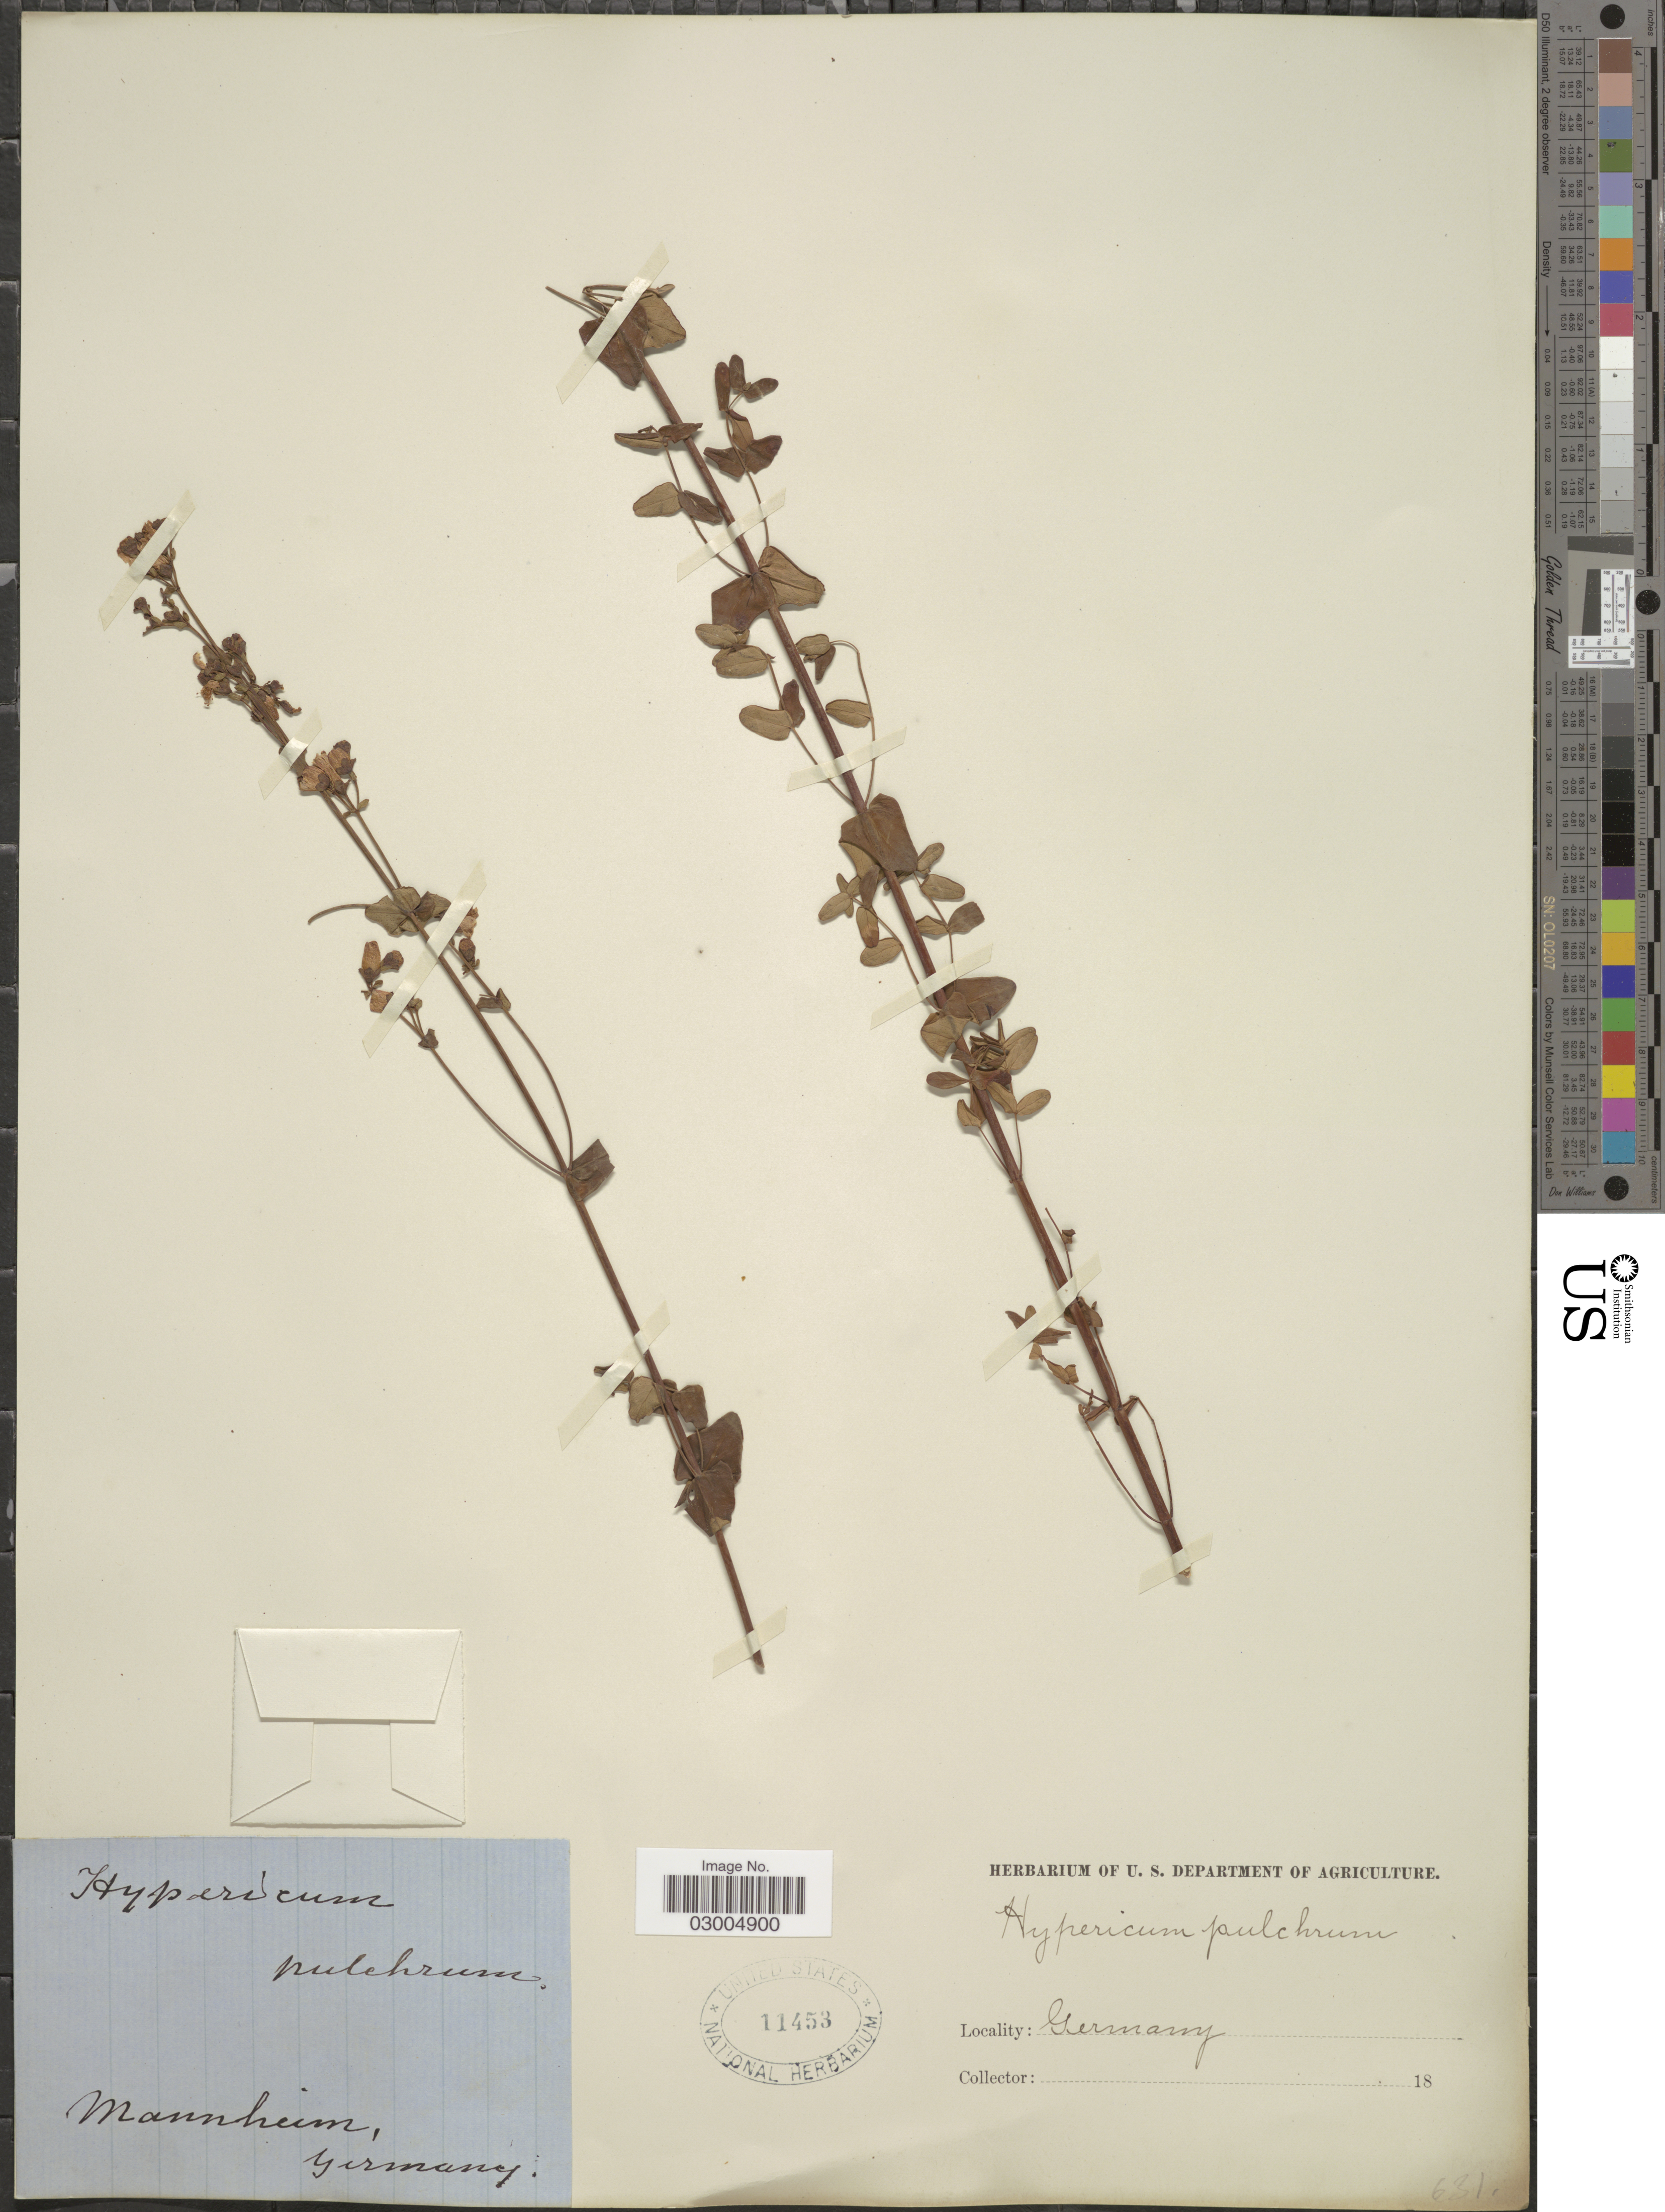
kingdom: Plantae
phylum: Tracheophyta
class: Magnoliopsida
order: Malpighiales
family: Hypericaceae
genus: Hypericum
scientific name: Hypericum pulchrum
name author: L.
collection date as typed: Transcribed d/m/y: //18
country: Germany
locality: Mannheim.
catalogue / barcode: US 11453